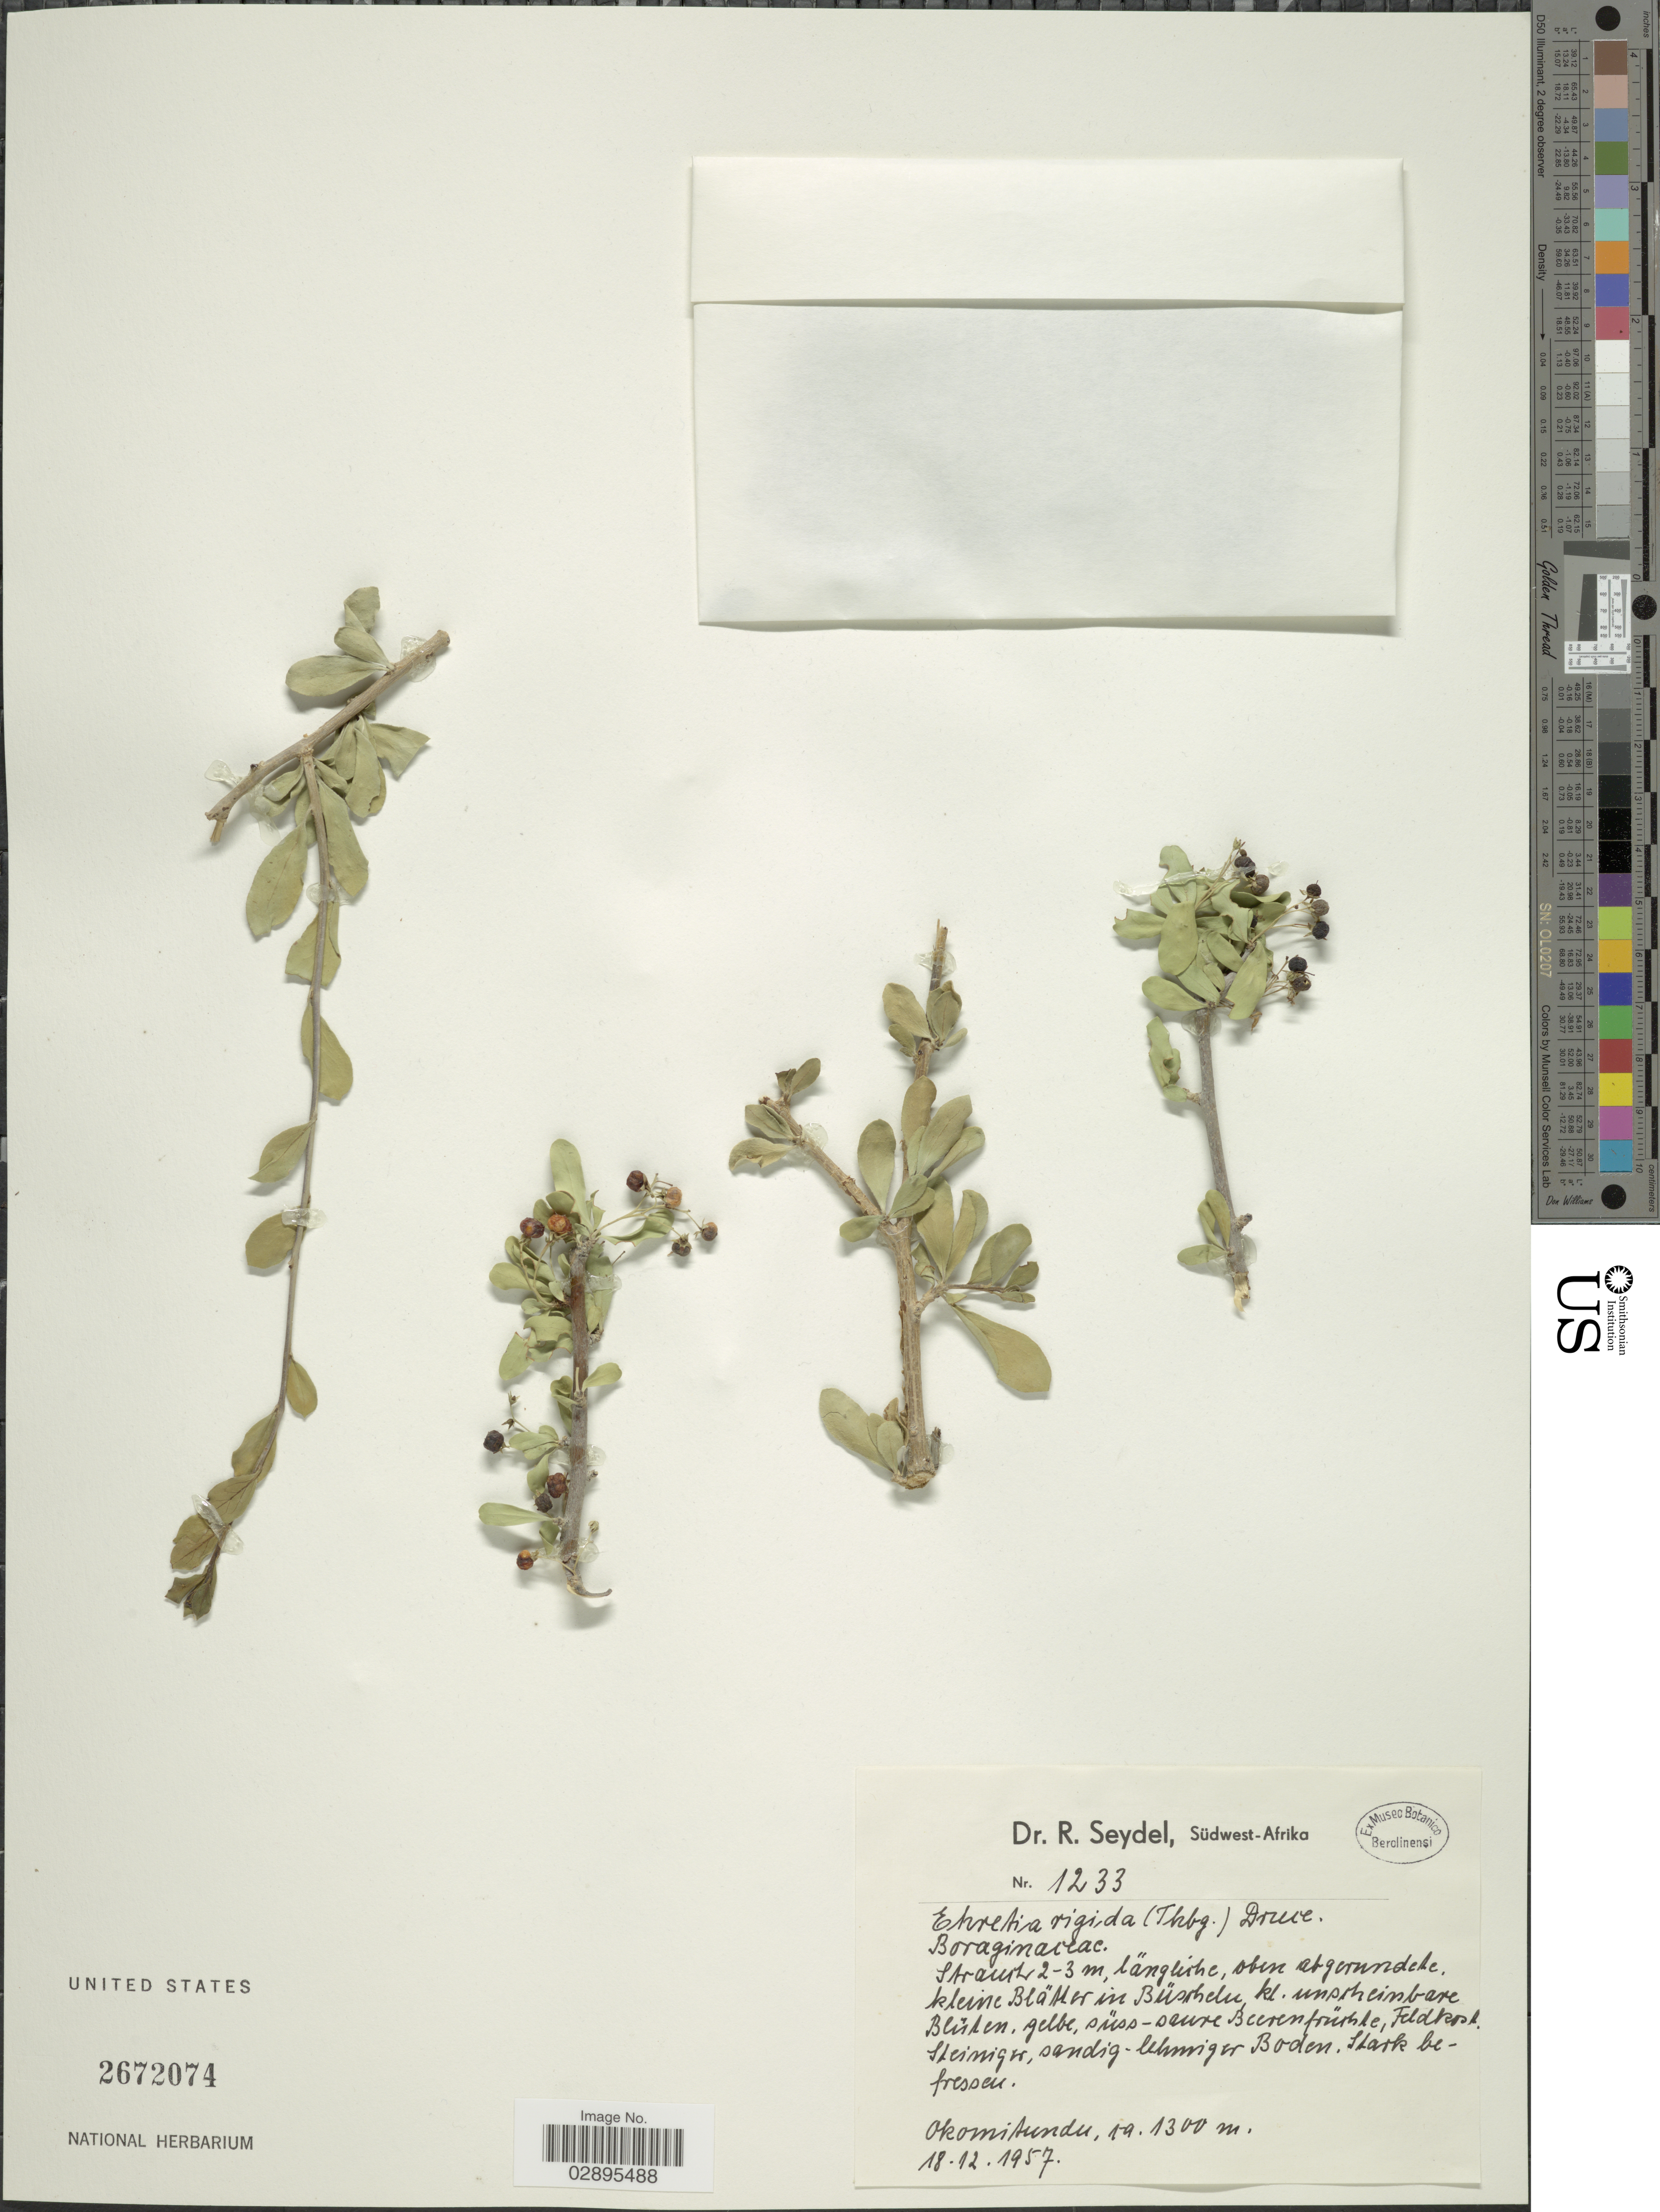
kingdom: Plantae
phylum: Tracheophyta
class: Magnoliopsida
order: Boraginales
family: Ehretiaceae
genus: Ehretia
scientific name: Ehretia rigida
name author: (Thunb.) Druce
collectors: R. Seydel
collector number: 1233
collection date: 1957-12-18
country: Namibia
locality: Südwest-Afrika. Okomisundu.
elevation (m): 1300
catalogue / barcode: US 2672074